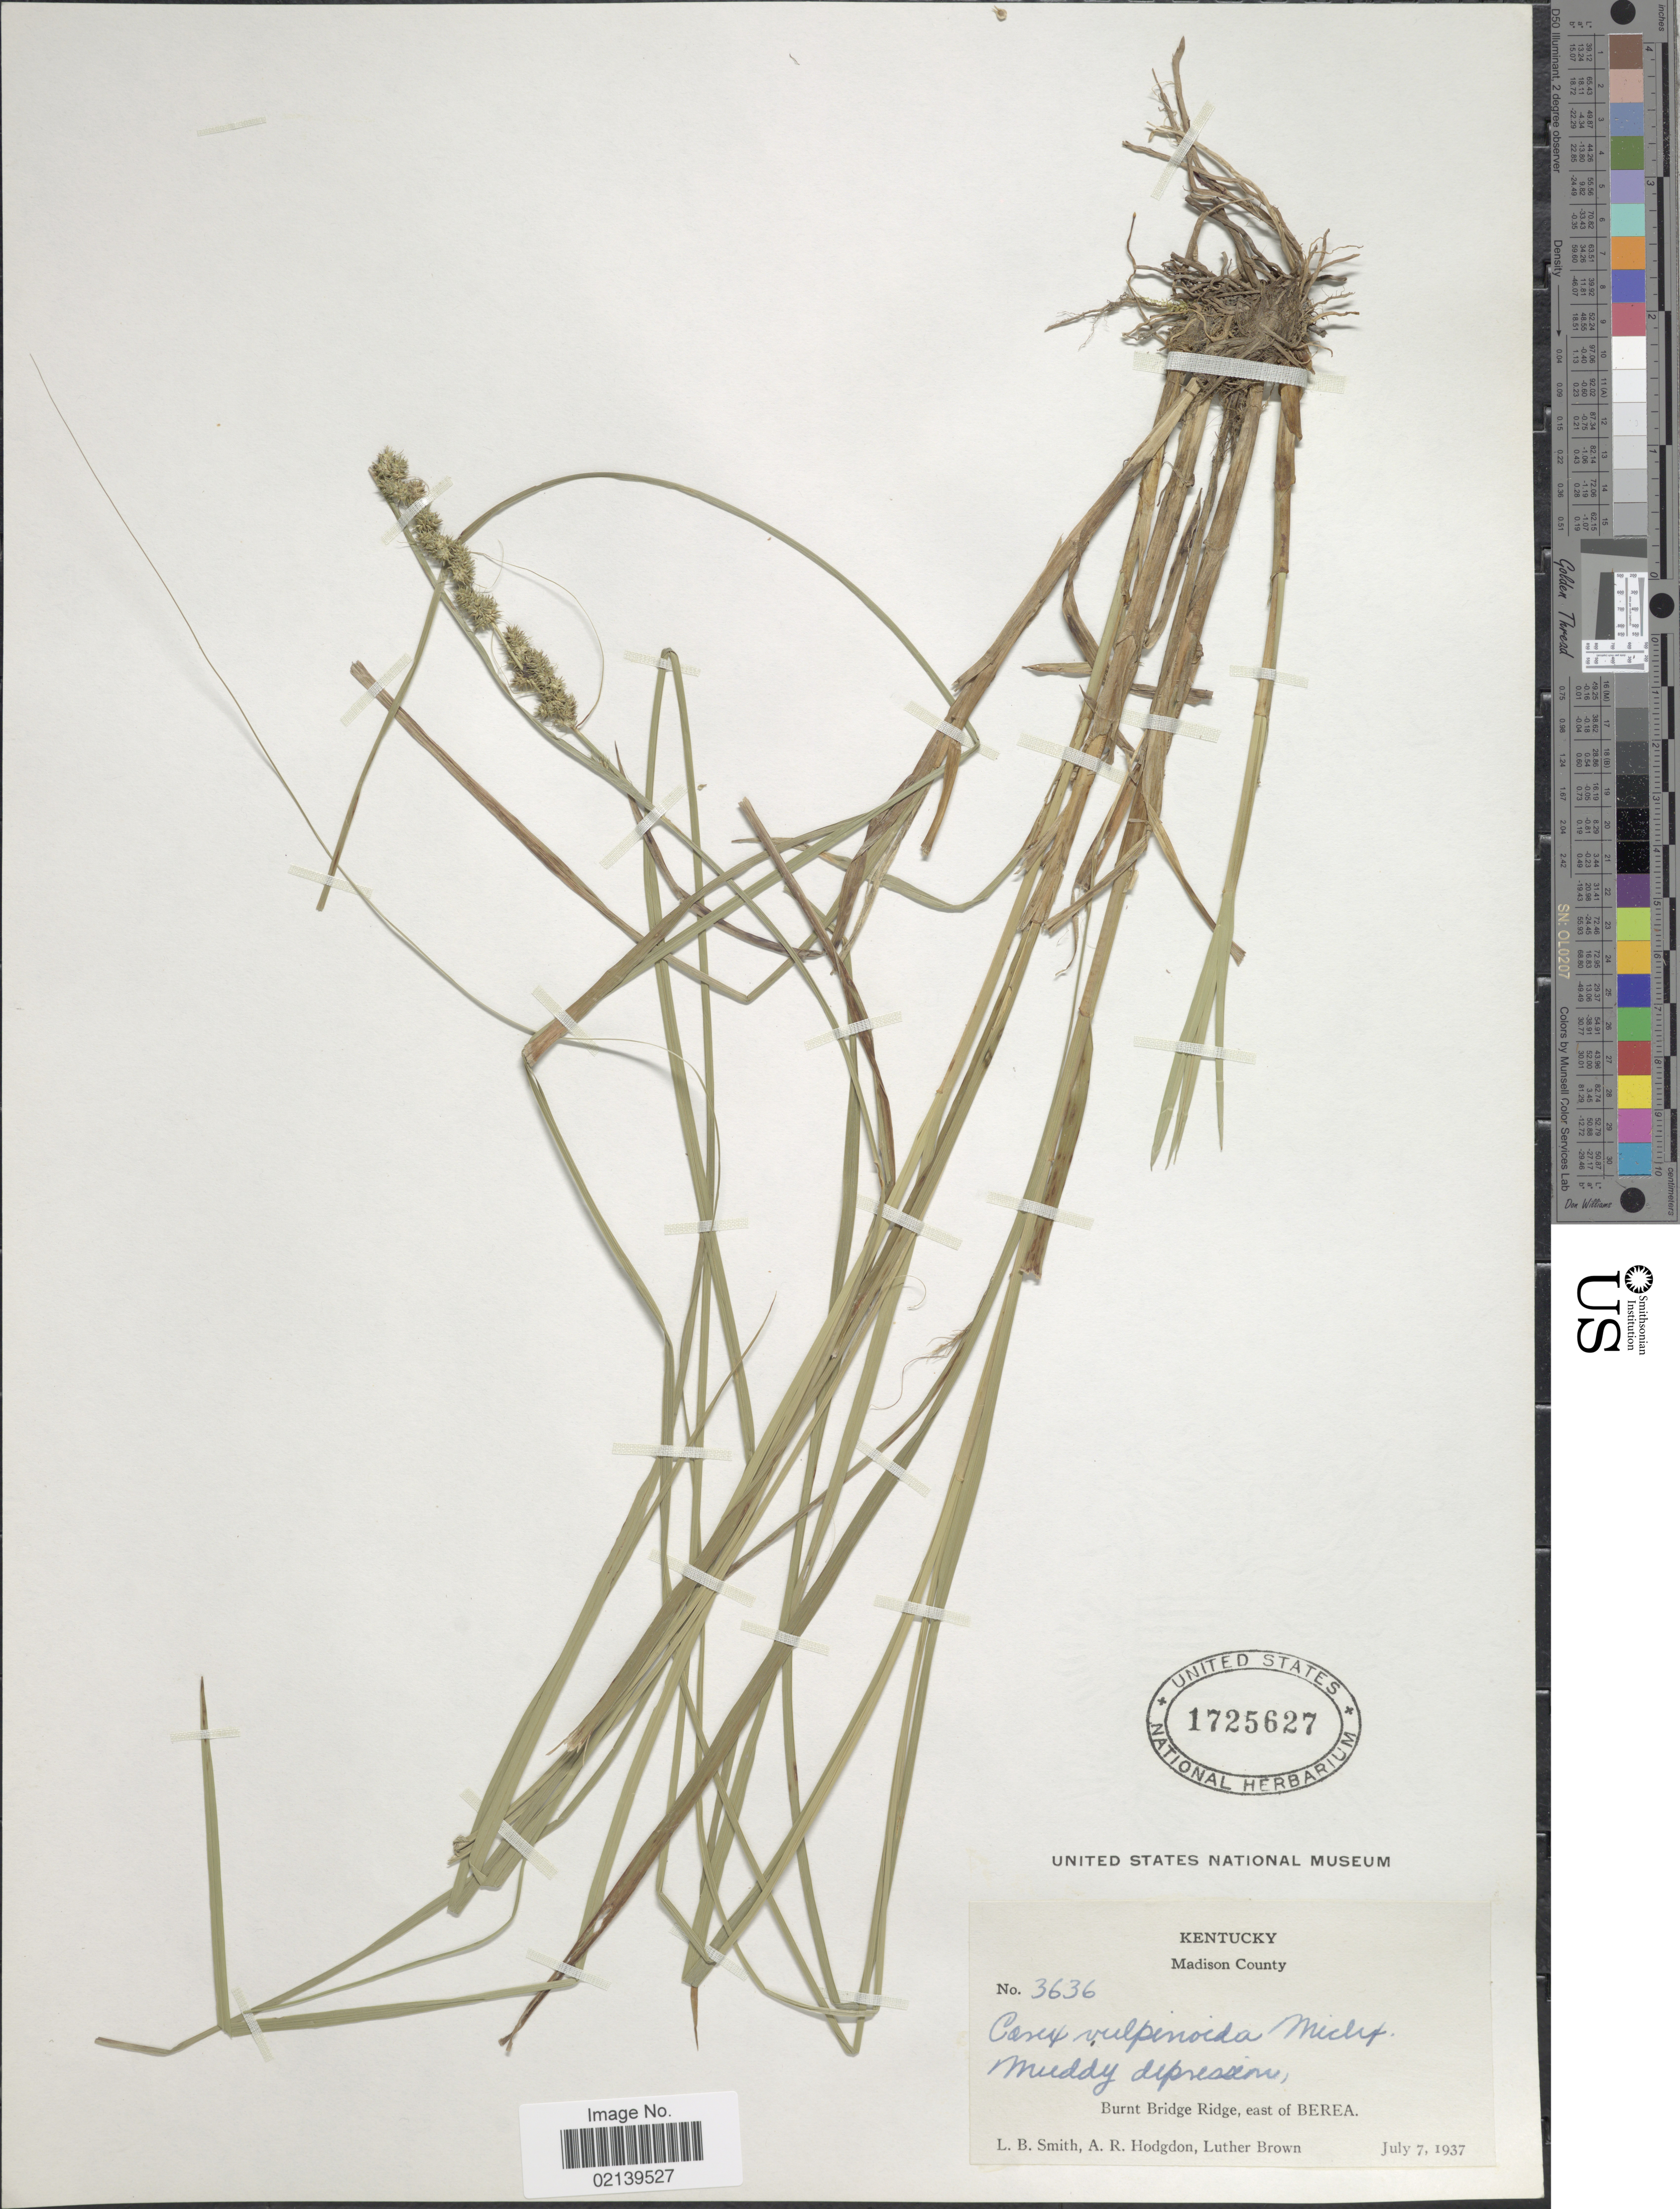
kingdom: Plantae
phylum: Tracheophyta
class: Liliopsida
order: Poales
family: Cyperaceae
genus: Carex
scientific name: Carex vulpinoidea Michx.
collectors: L. Smith, A. R. Hodgdon & L. Brown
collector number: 3636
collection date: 1937-07-07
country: United States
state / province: Kentucky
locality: Madison County, Burnt Bridge Ridge, east of Berea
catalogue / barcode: US 1725627